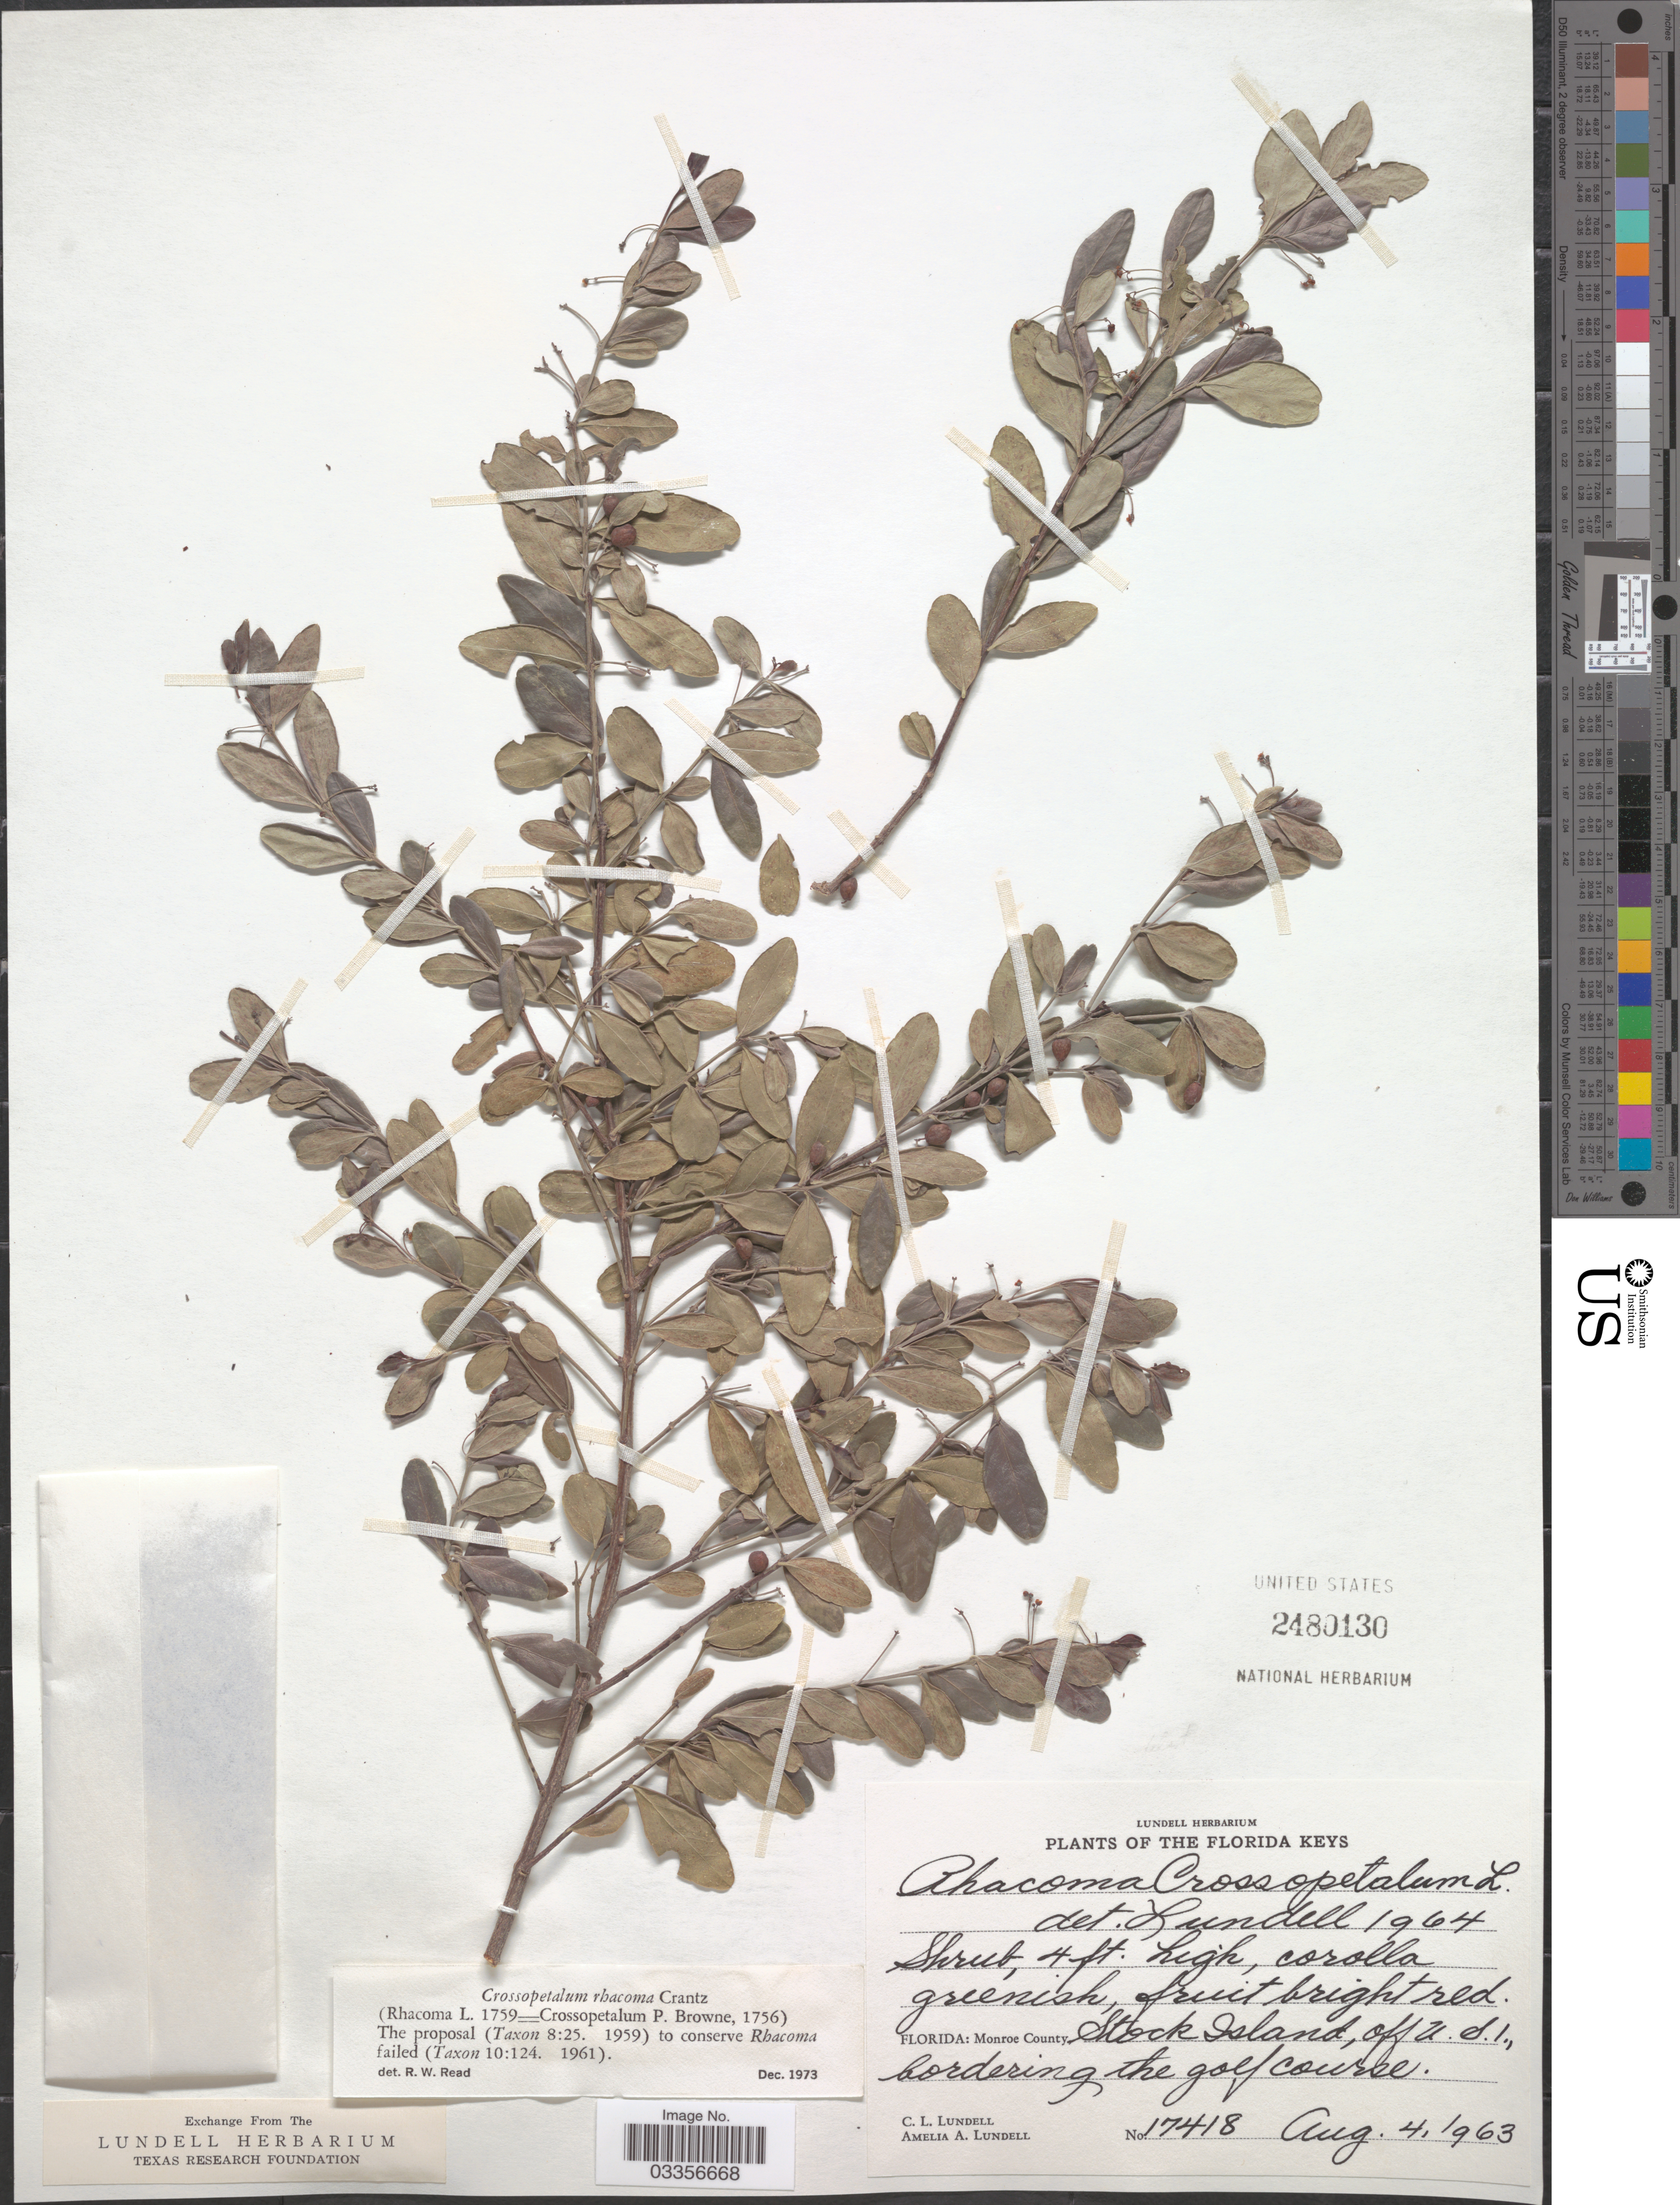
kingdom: Plantae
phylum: Tracheophyta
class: Magnoliopsida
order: Celastrales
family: Celastraceae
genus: Crossopetalum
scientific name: Crossopetalum rhacoma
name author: Crantz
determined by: Read, Robert W., (US), NMNH (UNITED STATES)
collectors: C. L. Lundell & A. A. Lundell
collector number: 17418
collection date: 1963-08-04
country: United States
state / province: Florida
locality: Florida Keys. Monroe County, Stock Island, off U.S. 1., bordering the golf course.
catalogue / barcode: US 2480130